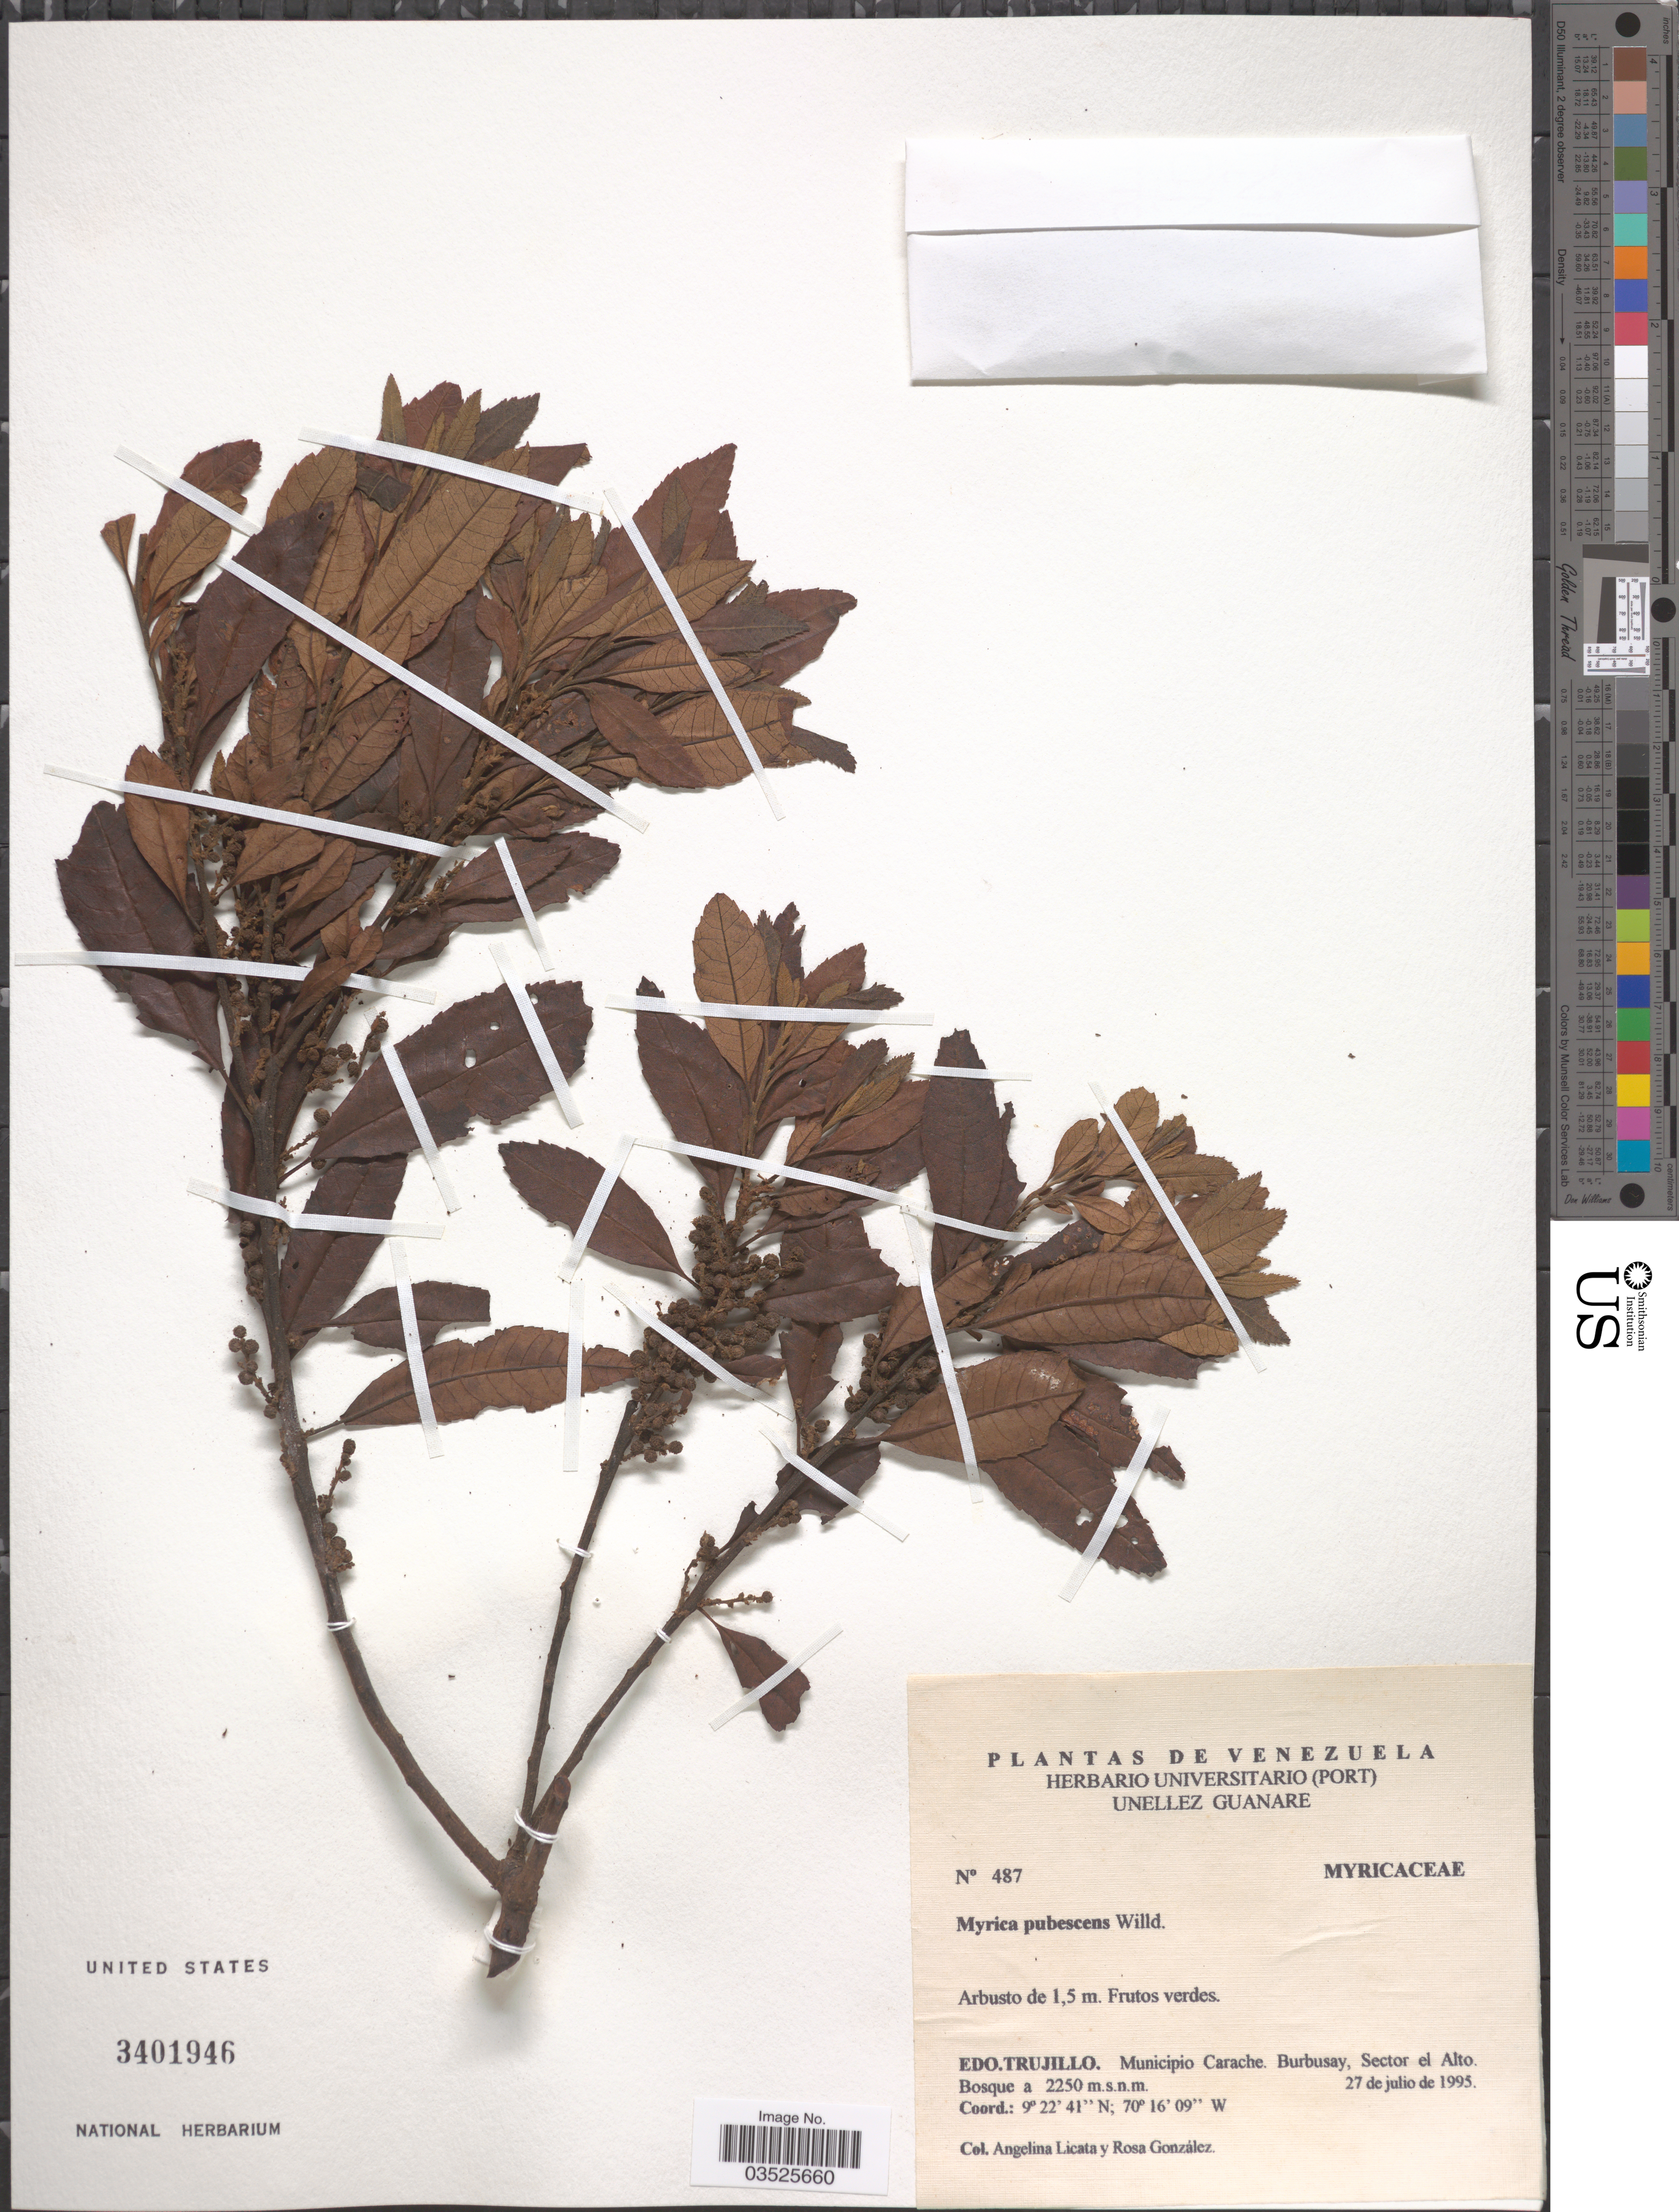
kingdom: Plantae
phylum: Tracheophyta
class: Magnoliopsida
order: Fagales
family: Myricaceae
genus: Morella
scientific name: Morella pubescens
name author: (Humb. & Bonpl. ex Willd.) Wilbur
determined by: Strong, M. T., (US), Smithsonian Institution - National Museum of Natural History (UNITED STATES)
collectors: A. Licata & R. González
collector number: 487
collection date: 1995-07-27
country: Venezuela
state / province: Trujillo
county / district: Carache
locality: Burbusay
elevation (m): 2250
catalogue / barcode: US 3401946